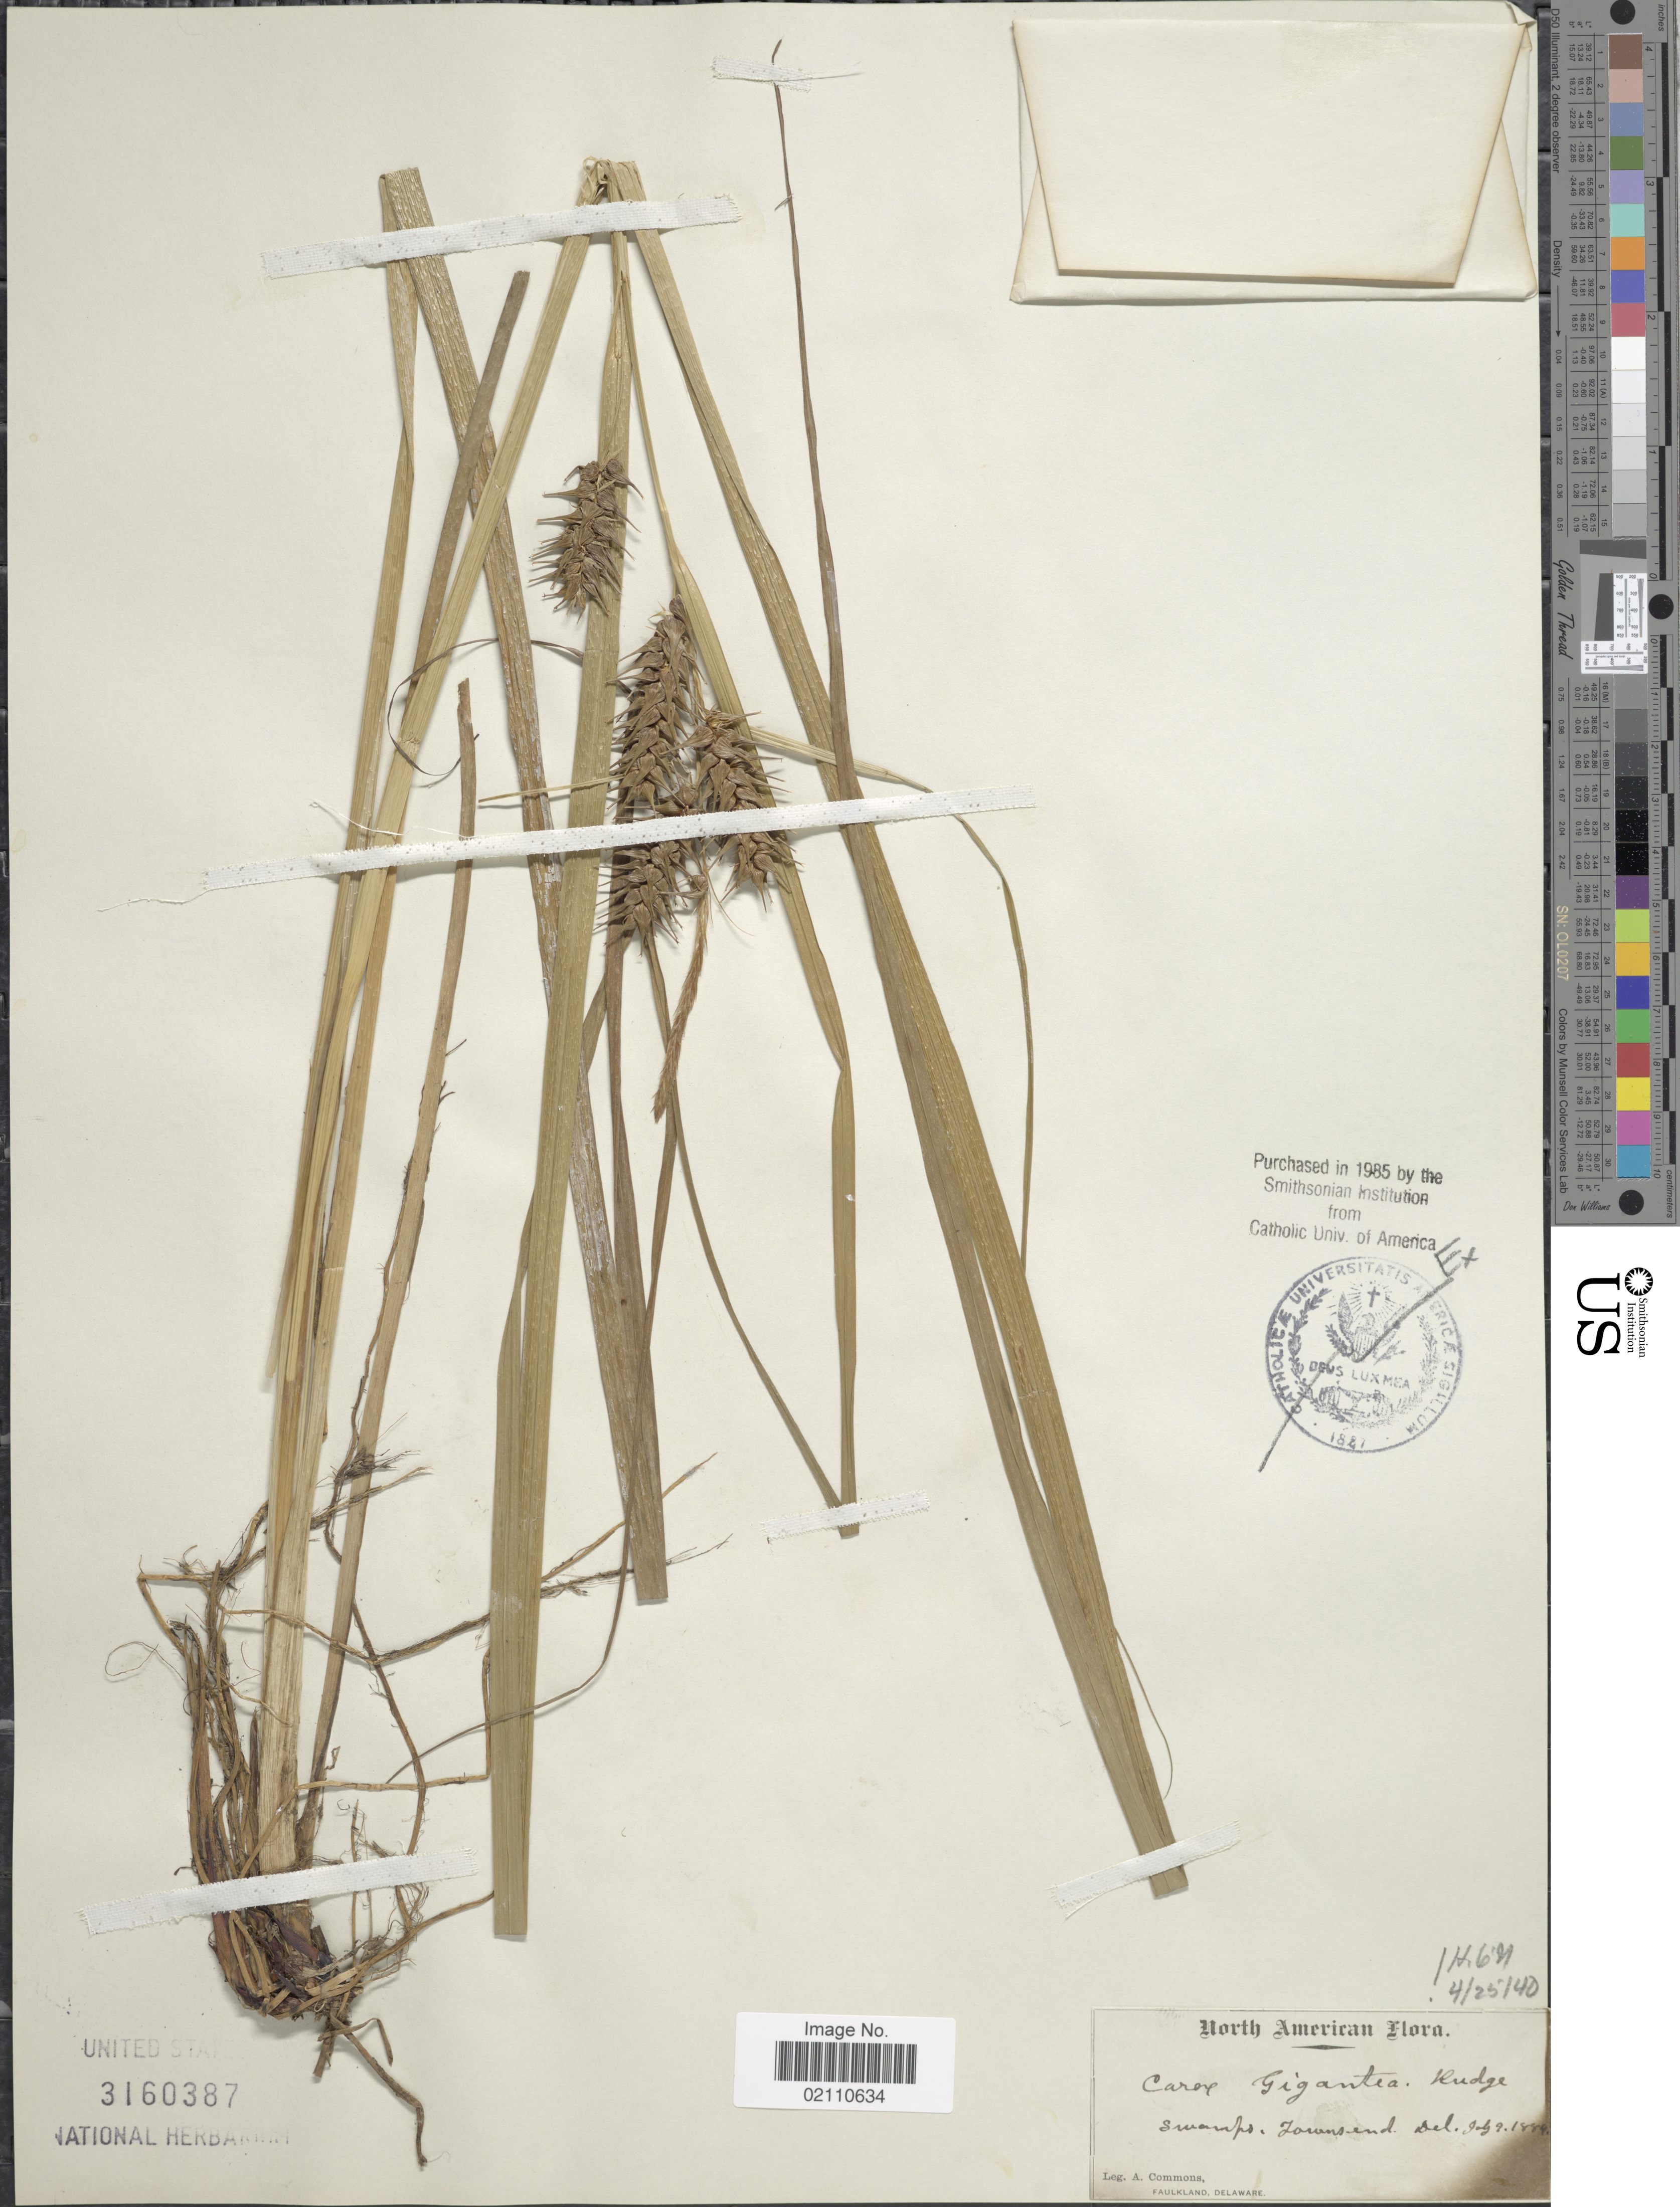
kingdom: Plantae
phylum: Tracheophyta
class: Liliopsida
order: Poales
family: Cyperaceae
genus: Carex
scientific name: Carex gigantea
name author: Rudge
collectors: A. Commons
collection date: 1884-07-09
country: United States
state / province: Delaware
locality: Townsend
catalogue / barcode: US 3160387